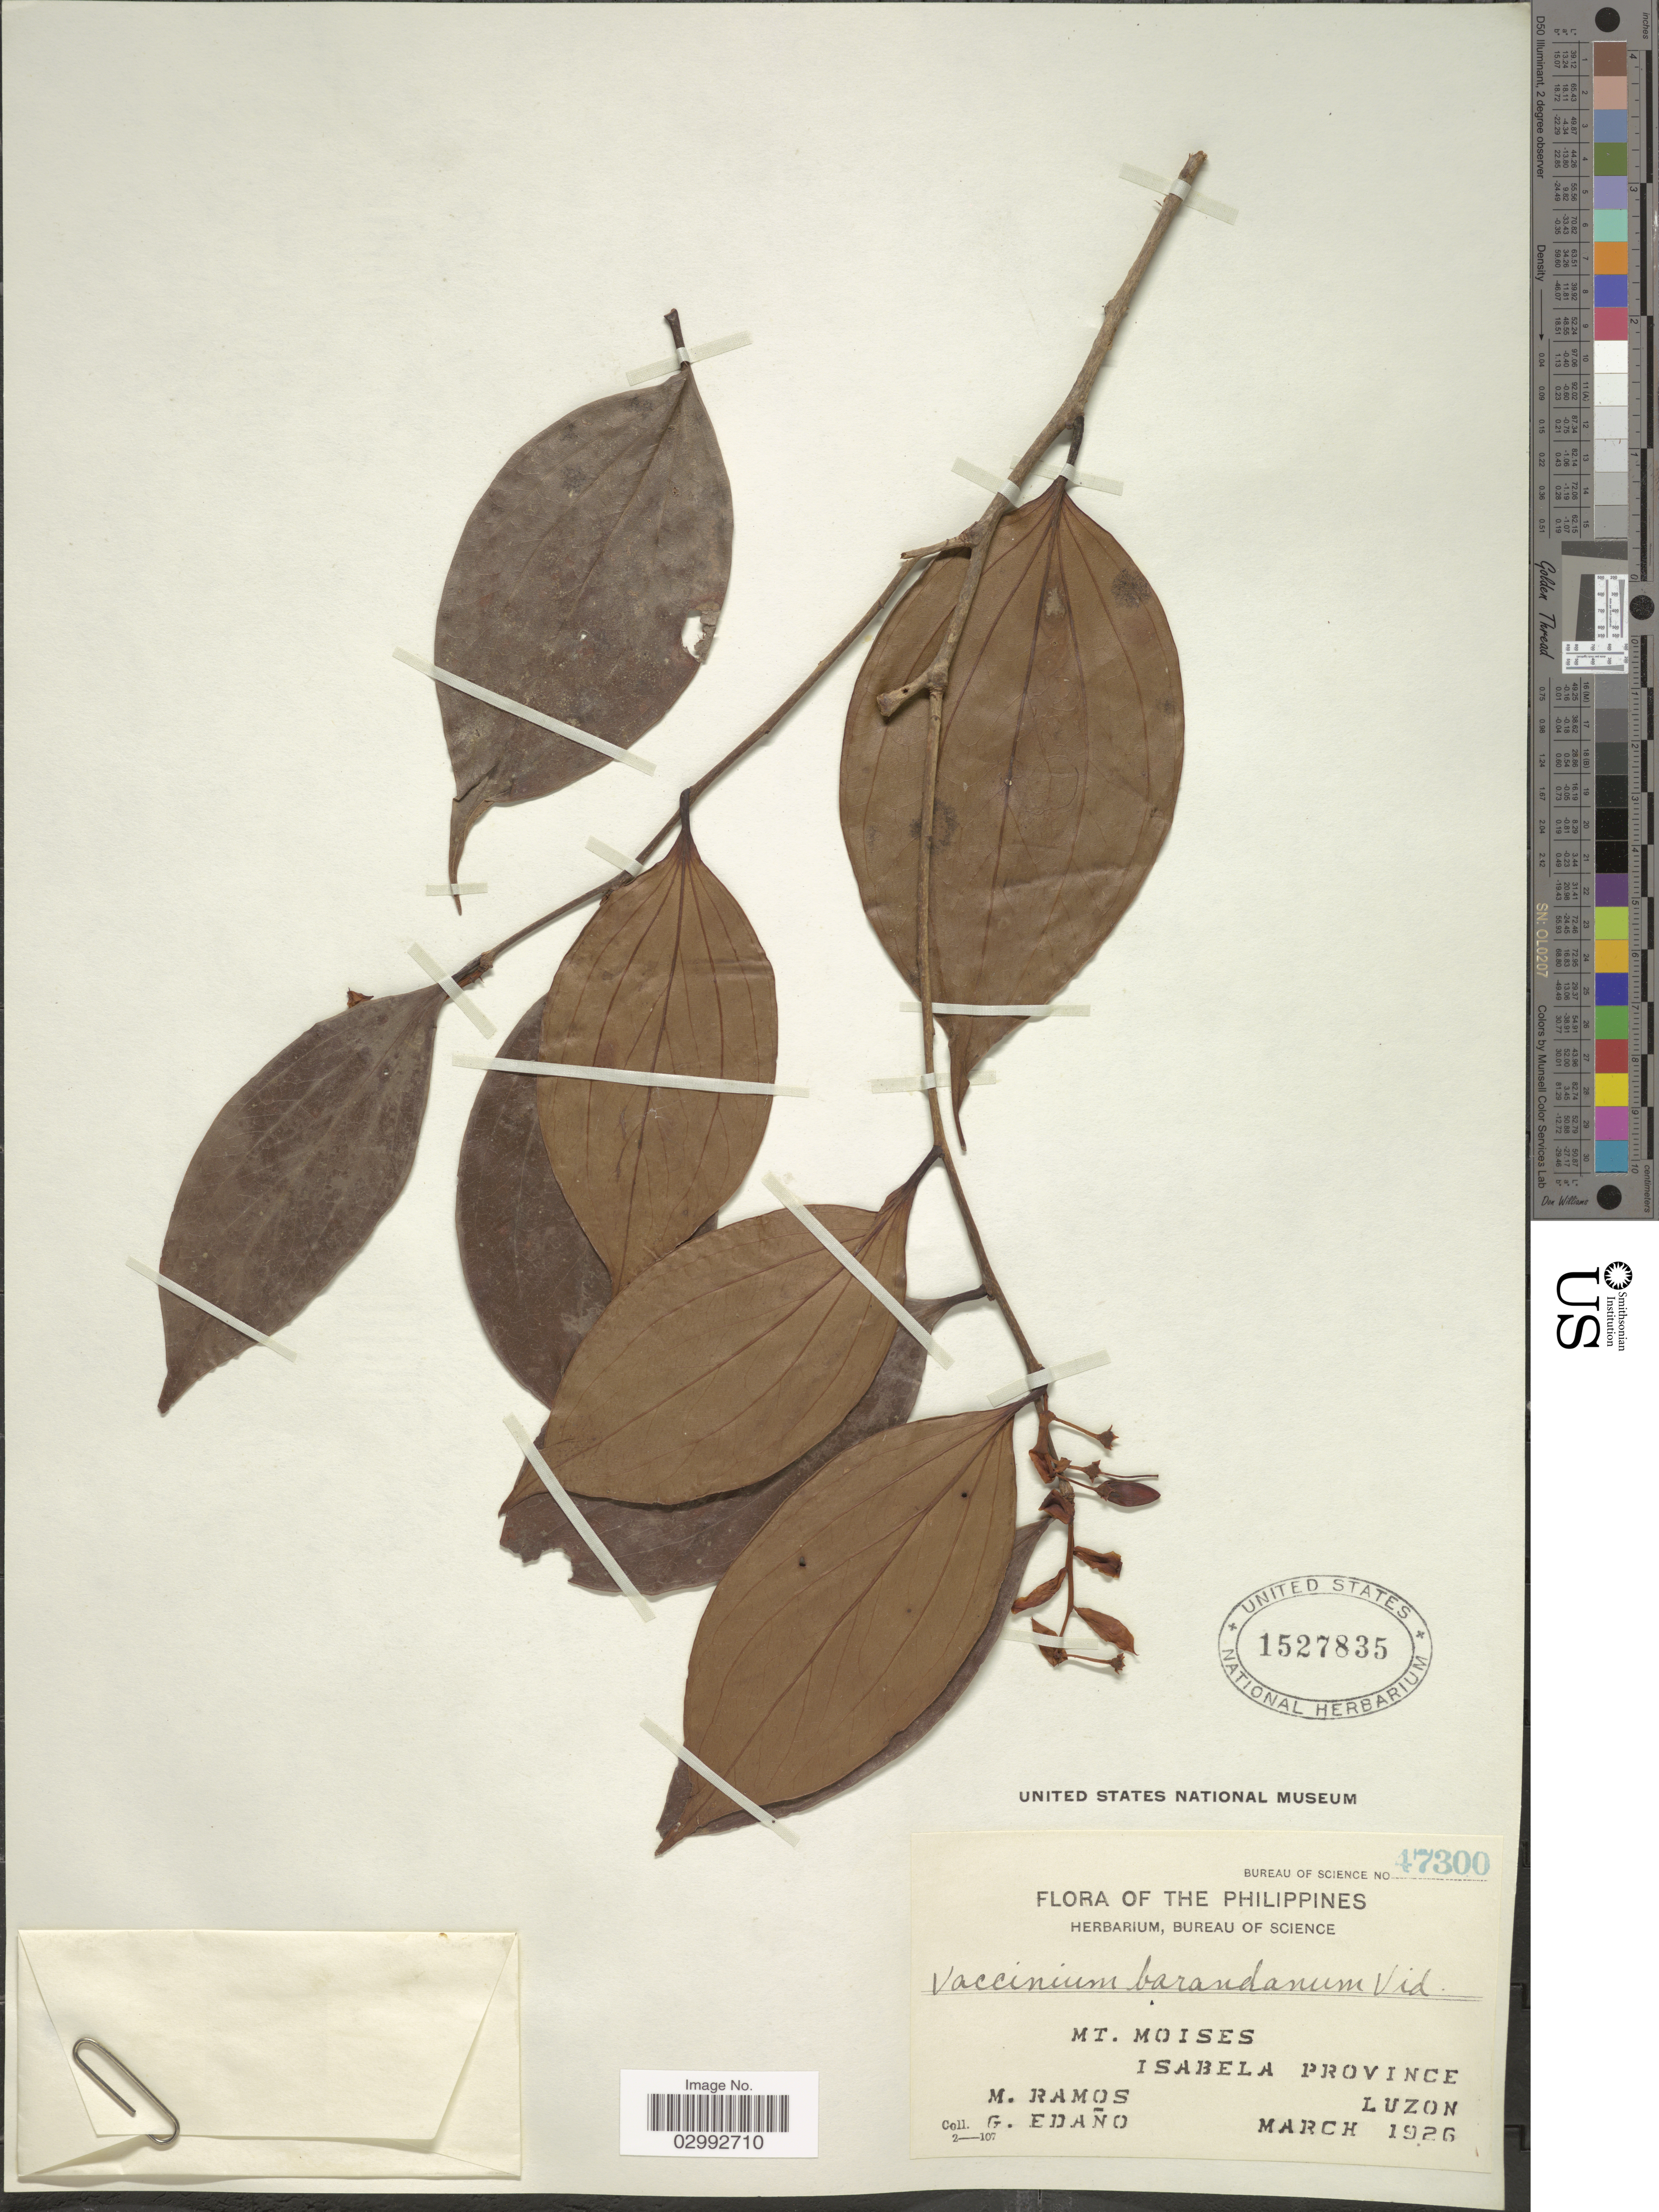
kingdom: Plantae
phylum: Tracheophyta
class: Magnoliopsida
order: Ericales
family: Ericaceae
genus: Vaccinium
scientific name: Vaccinium barandanum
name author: S. Vidal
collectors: M. Ramos & G. Edaño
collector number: Bureau of Science 47300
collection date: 1926-03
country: Philippines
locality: Mt. Moises, Isabela Province, Luzon.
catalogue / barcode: US 1527835